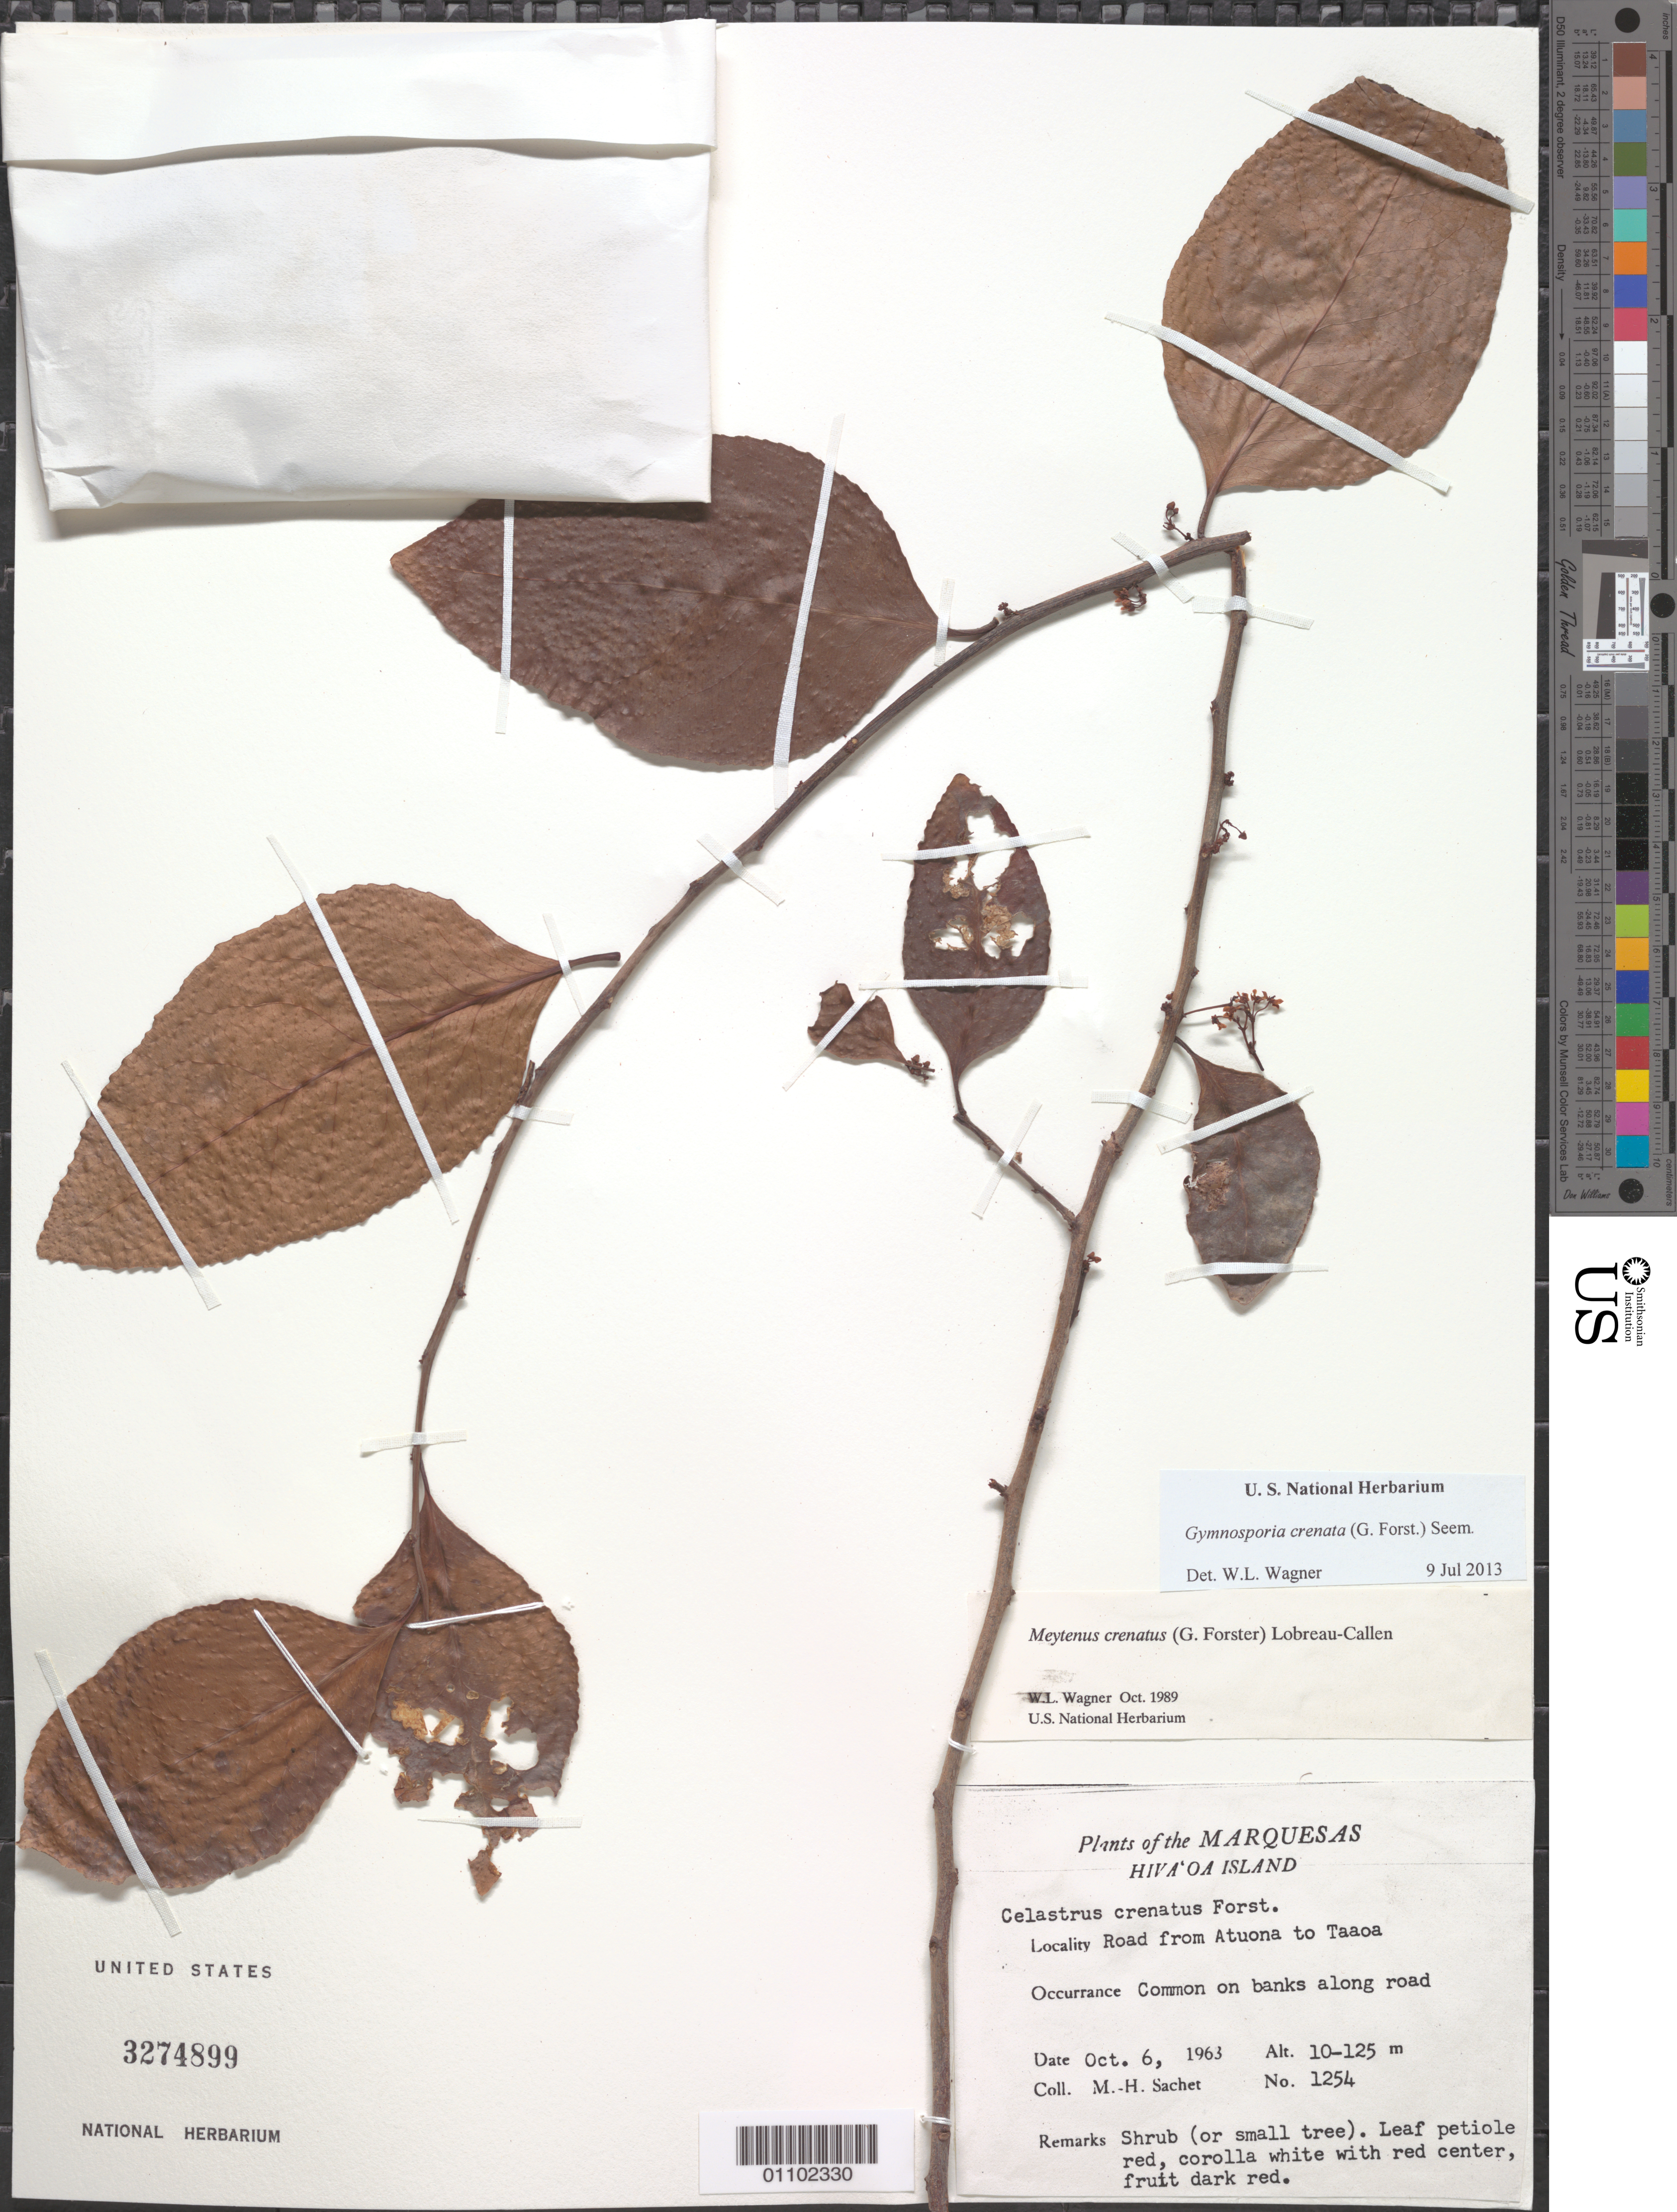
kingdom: Plantae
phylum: Tracheophyta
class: Magnoliopsida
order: Celastrales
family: Celastraceae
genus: Gymnosporia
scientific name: Gymnosporia crenata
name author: (G. Forst.) Seem.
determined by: Wagner, W. L., (BOT), Smithsonian Institution - National Museum of Natural History (UNITED STATES)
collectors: M.-H. Sachet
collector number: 1254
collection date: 1963-10-06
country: French Polynesia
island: Hiva Oa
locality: road from Atuona to Taaoa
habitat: Common on banks along road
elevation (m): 10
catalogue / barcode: US 3274899